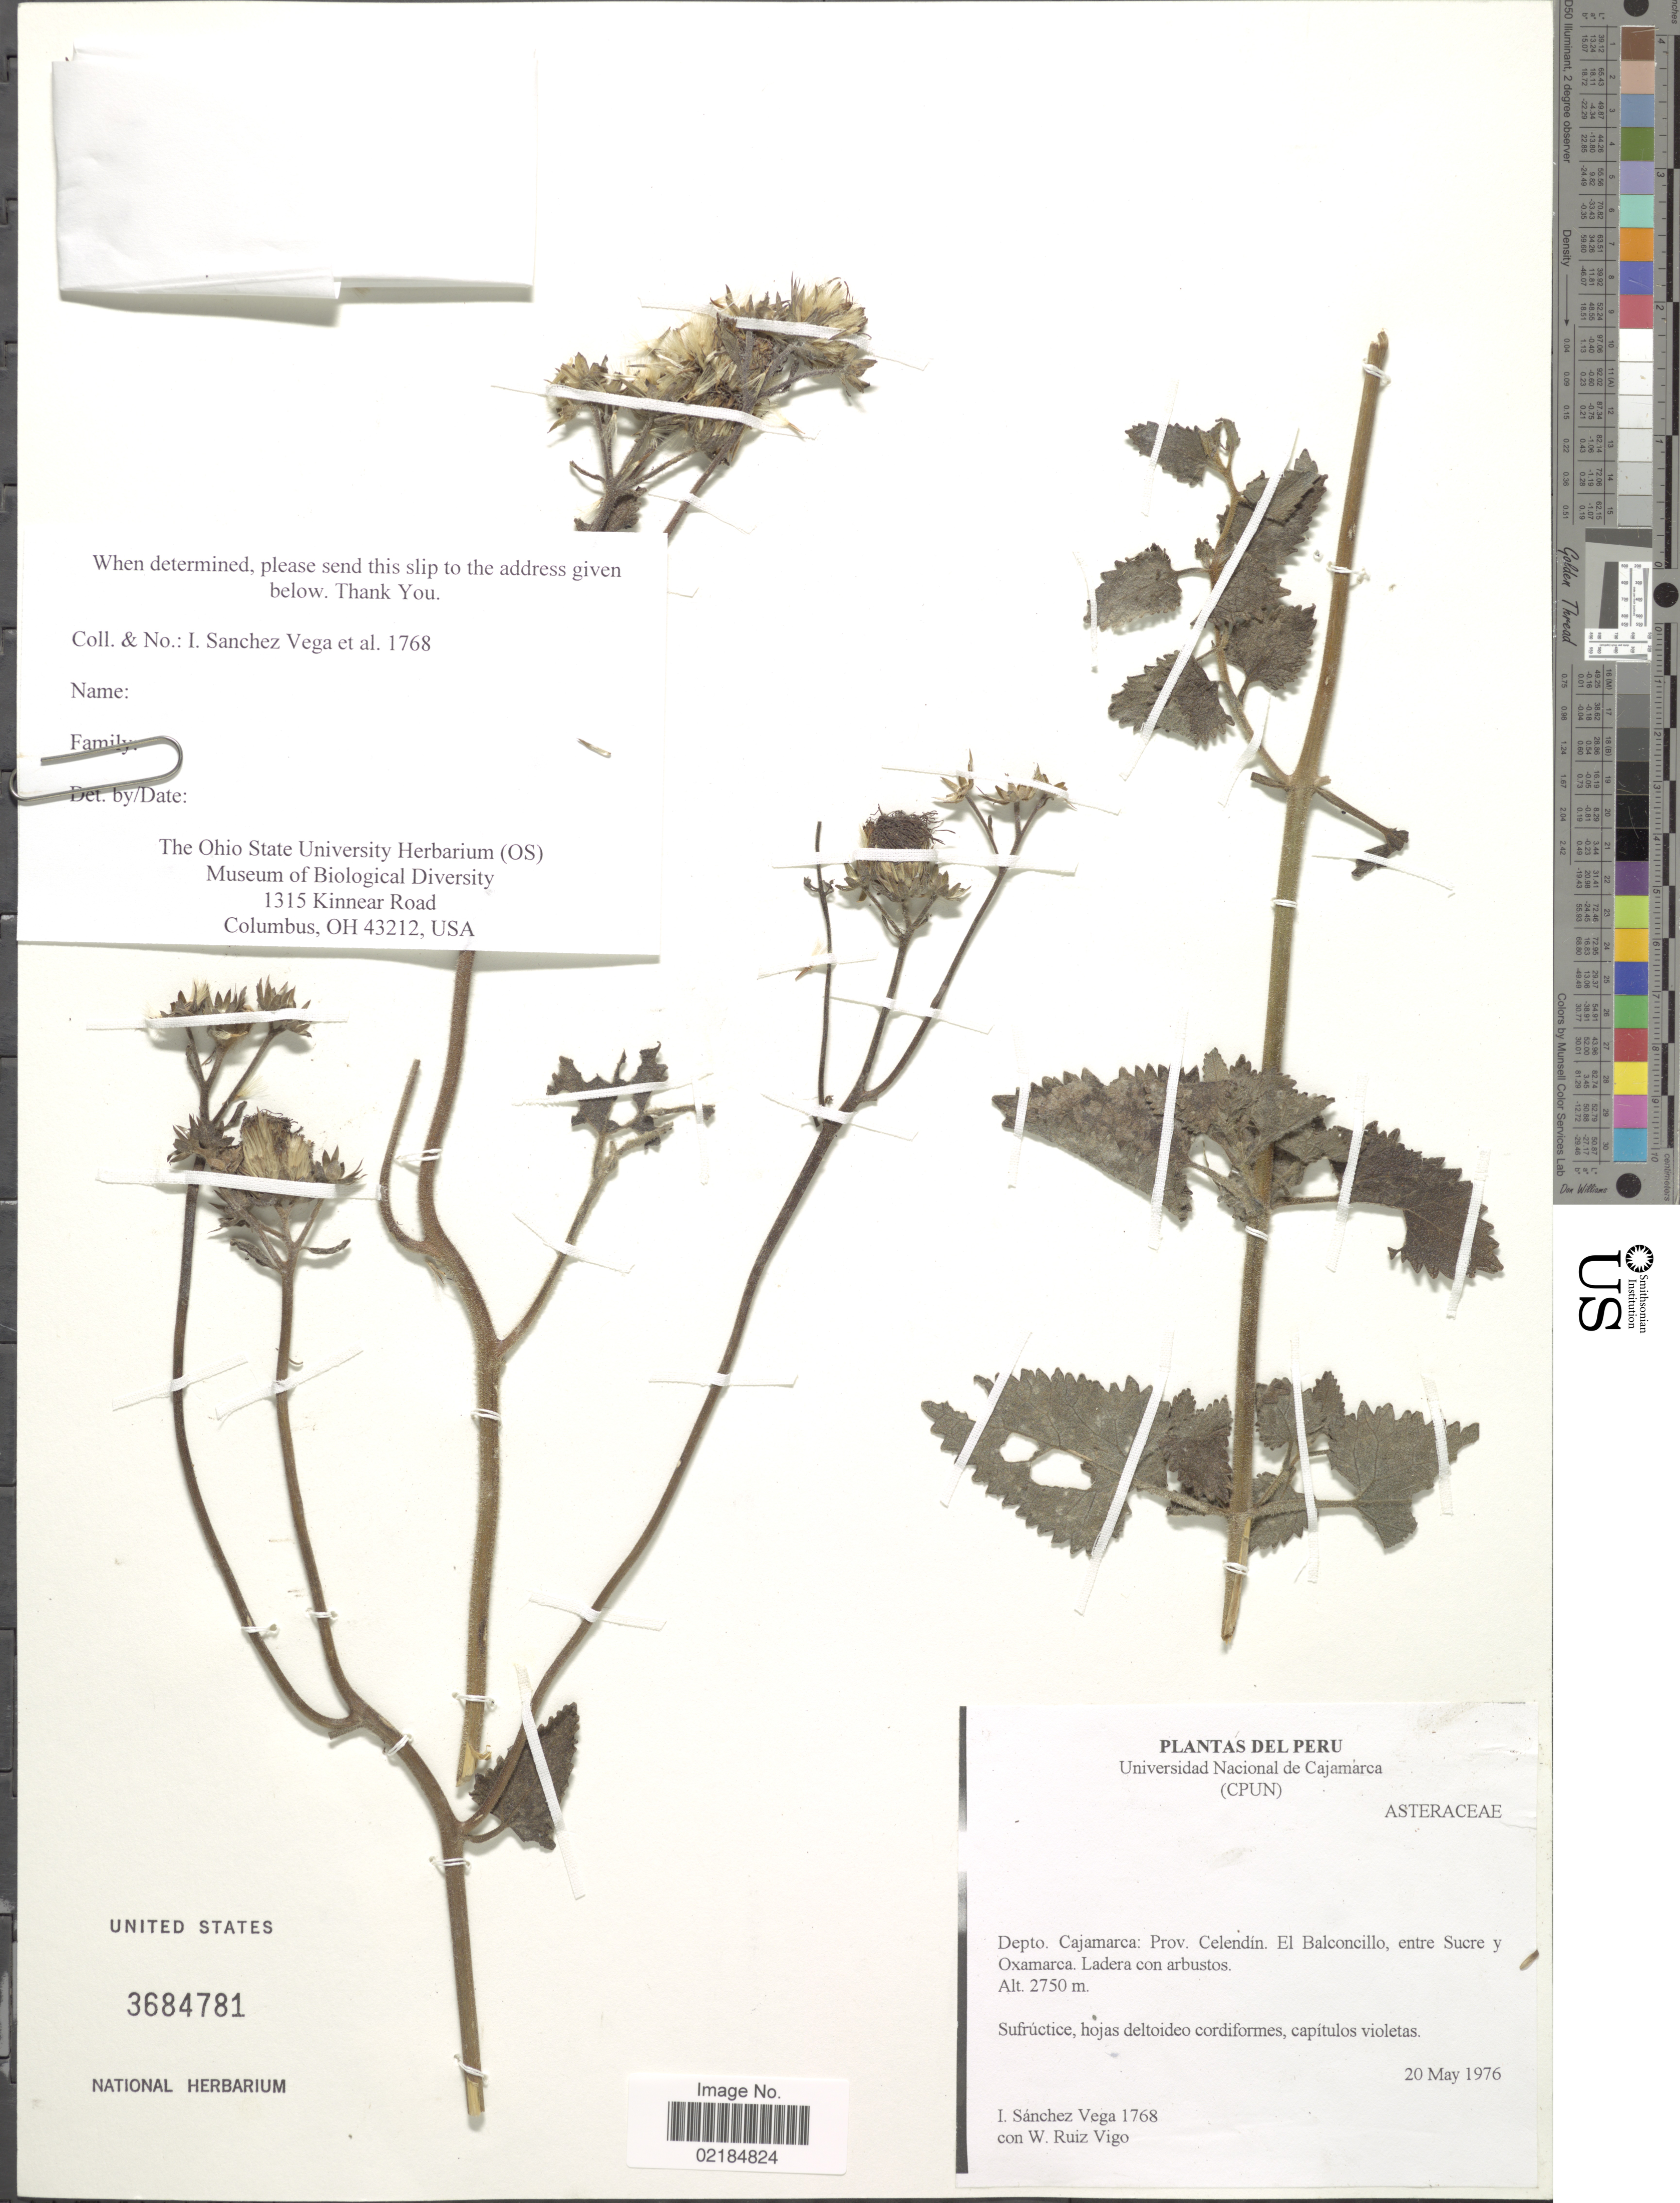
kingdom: Plantae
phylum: Tracheophyta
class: Magnoliopsida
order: Asterales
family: Asteraceae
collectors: I. Sánchez Vega & W. Ruiz Vigo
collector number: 1768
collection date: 1976-05-20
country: Peru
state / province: Cajamarca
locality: Prov. Celendin, El Balconcillo, entre Sucre y Oxamarca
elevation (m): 2750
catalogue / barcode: US 3684781